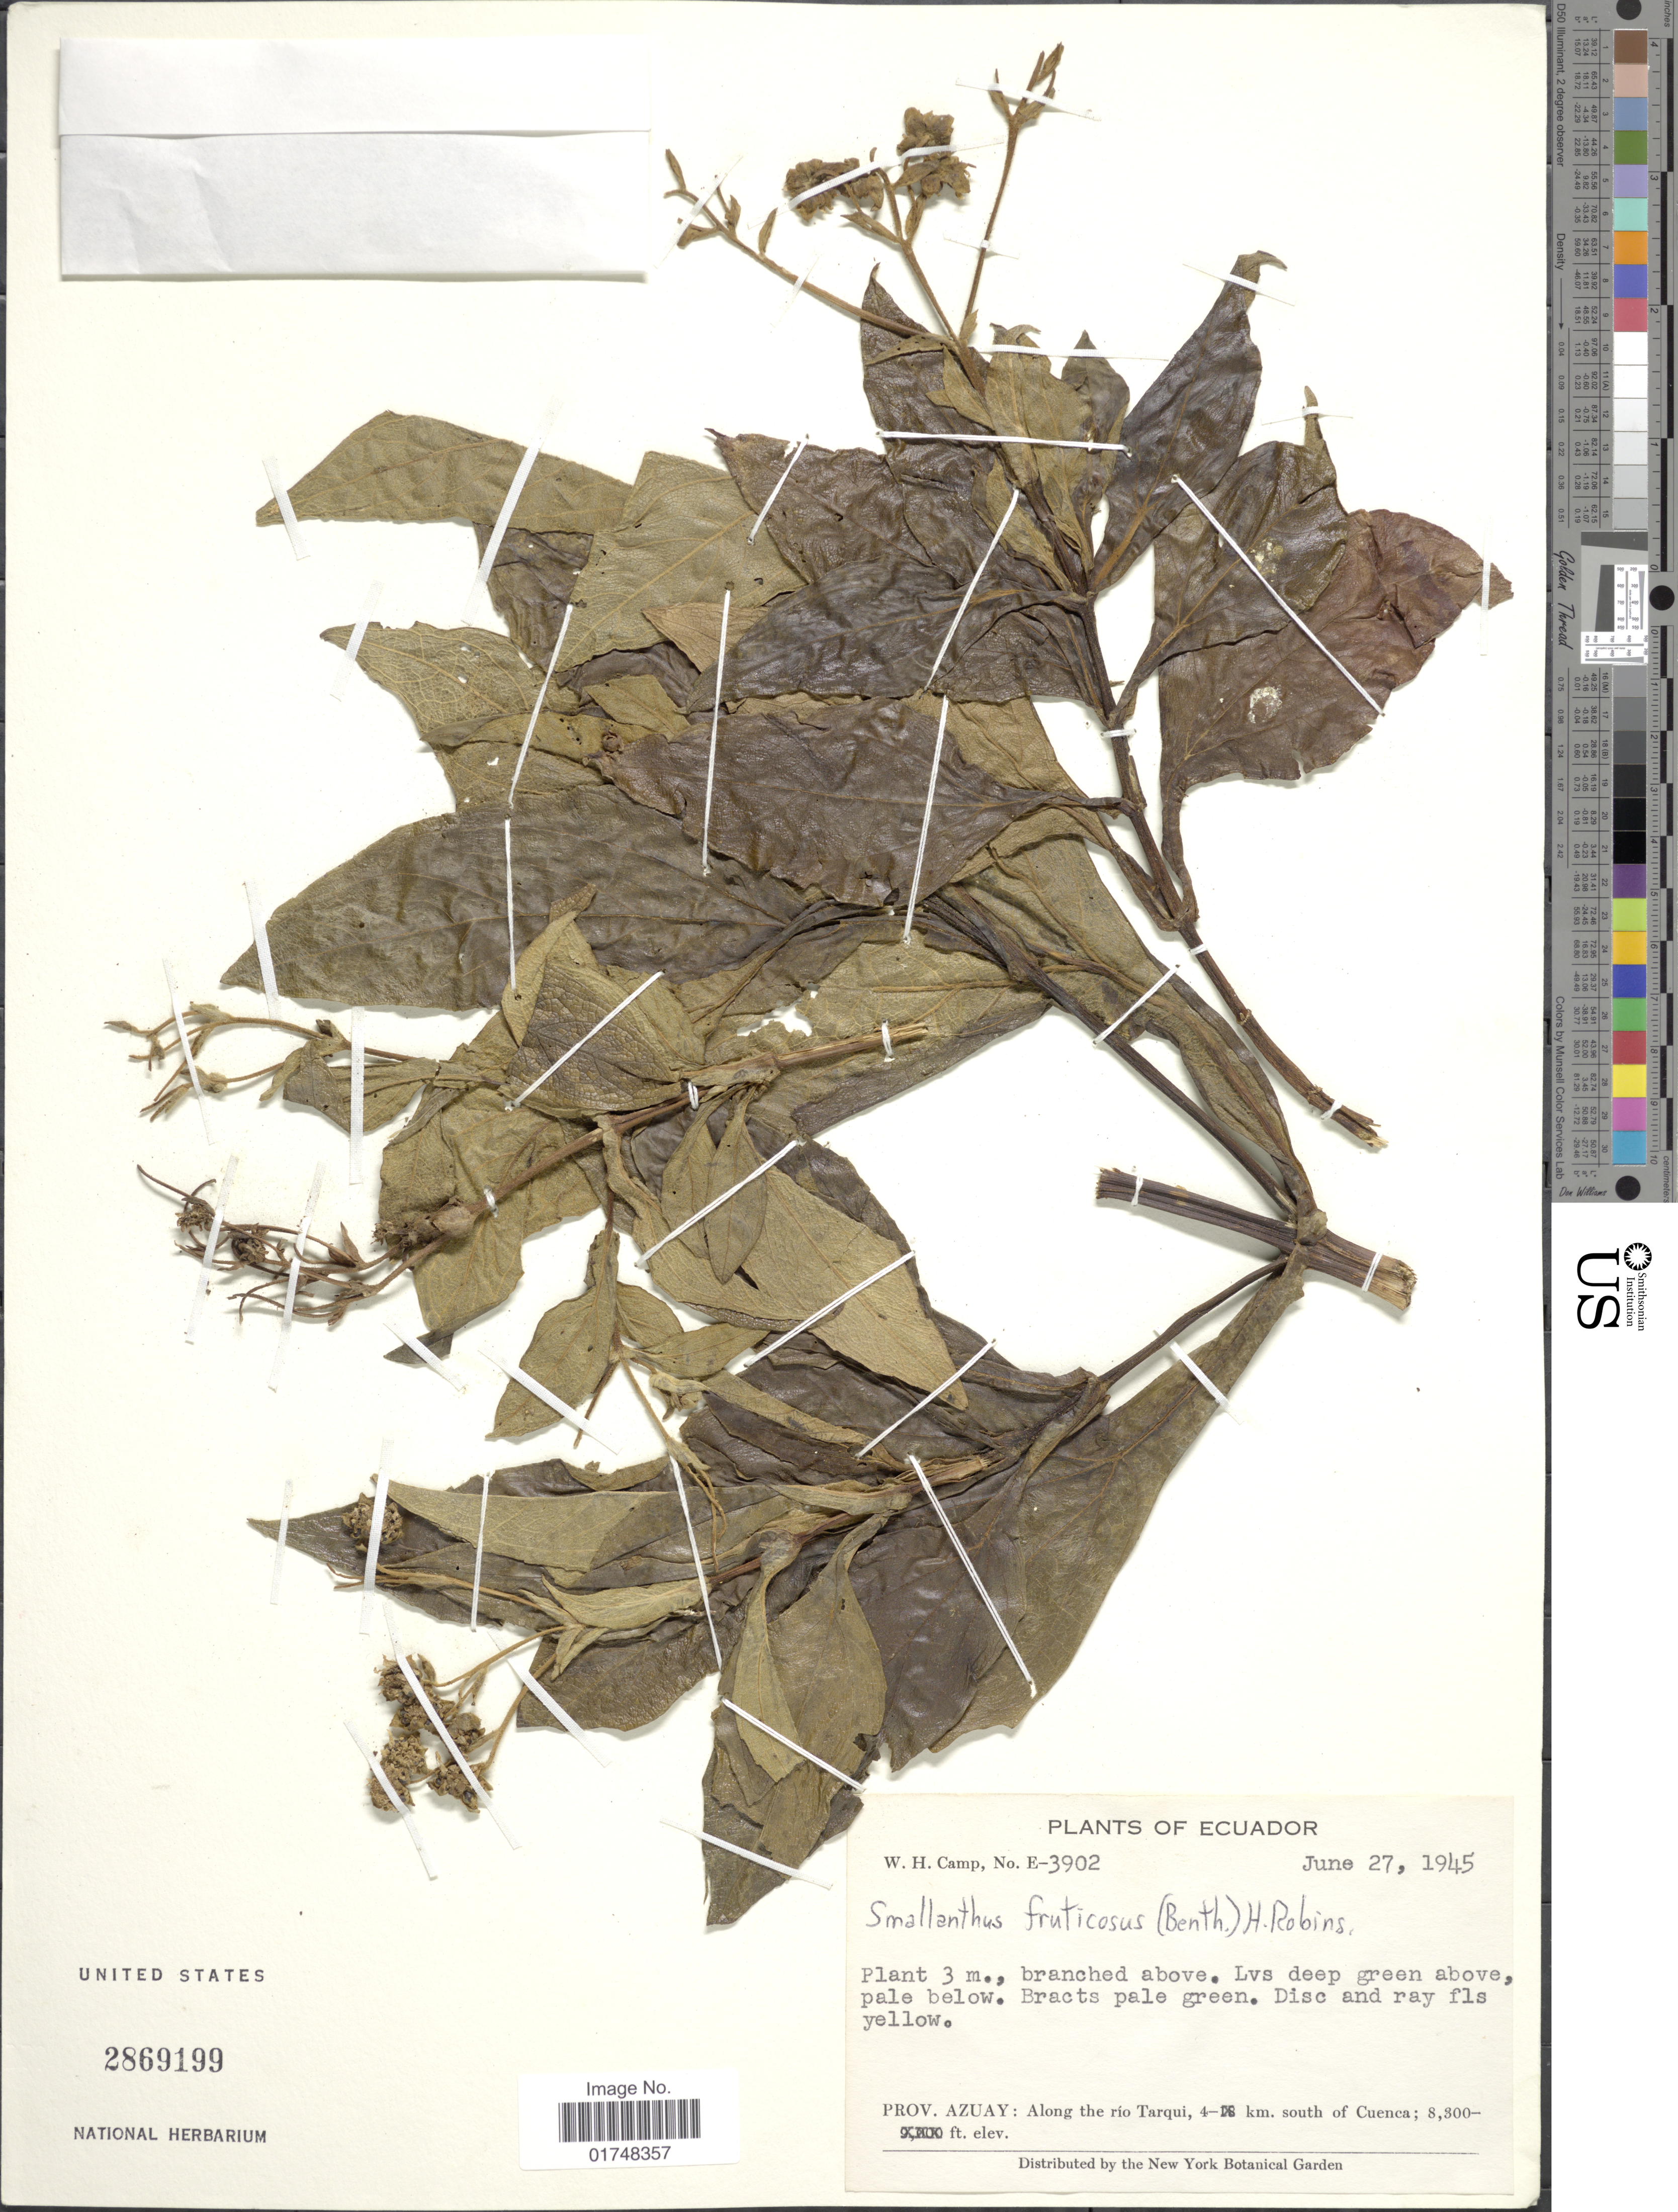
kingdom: Plantae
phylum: Tracheophyta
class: Magnoliopsida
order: Asterales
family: Asteraceae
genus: Smallanthus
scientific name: Smallanthus fruticosus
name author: (Benth.) H. Rob.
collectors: W. H. Camp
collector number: E-3902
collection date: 1945-06-27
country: Ecuador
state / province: Azuay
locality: Along the Rio Tarqui, 4 km south of Cuenca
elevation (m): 2530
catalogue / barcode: US 2869199